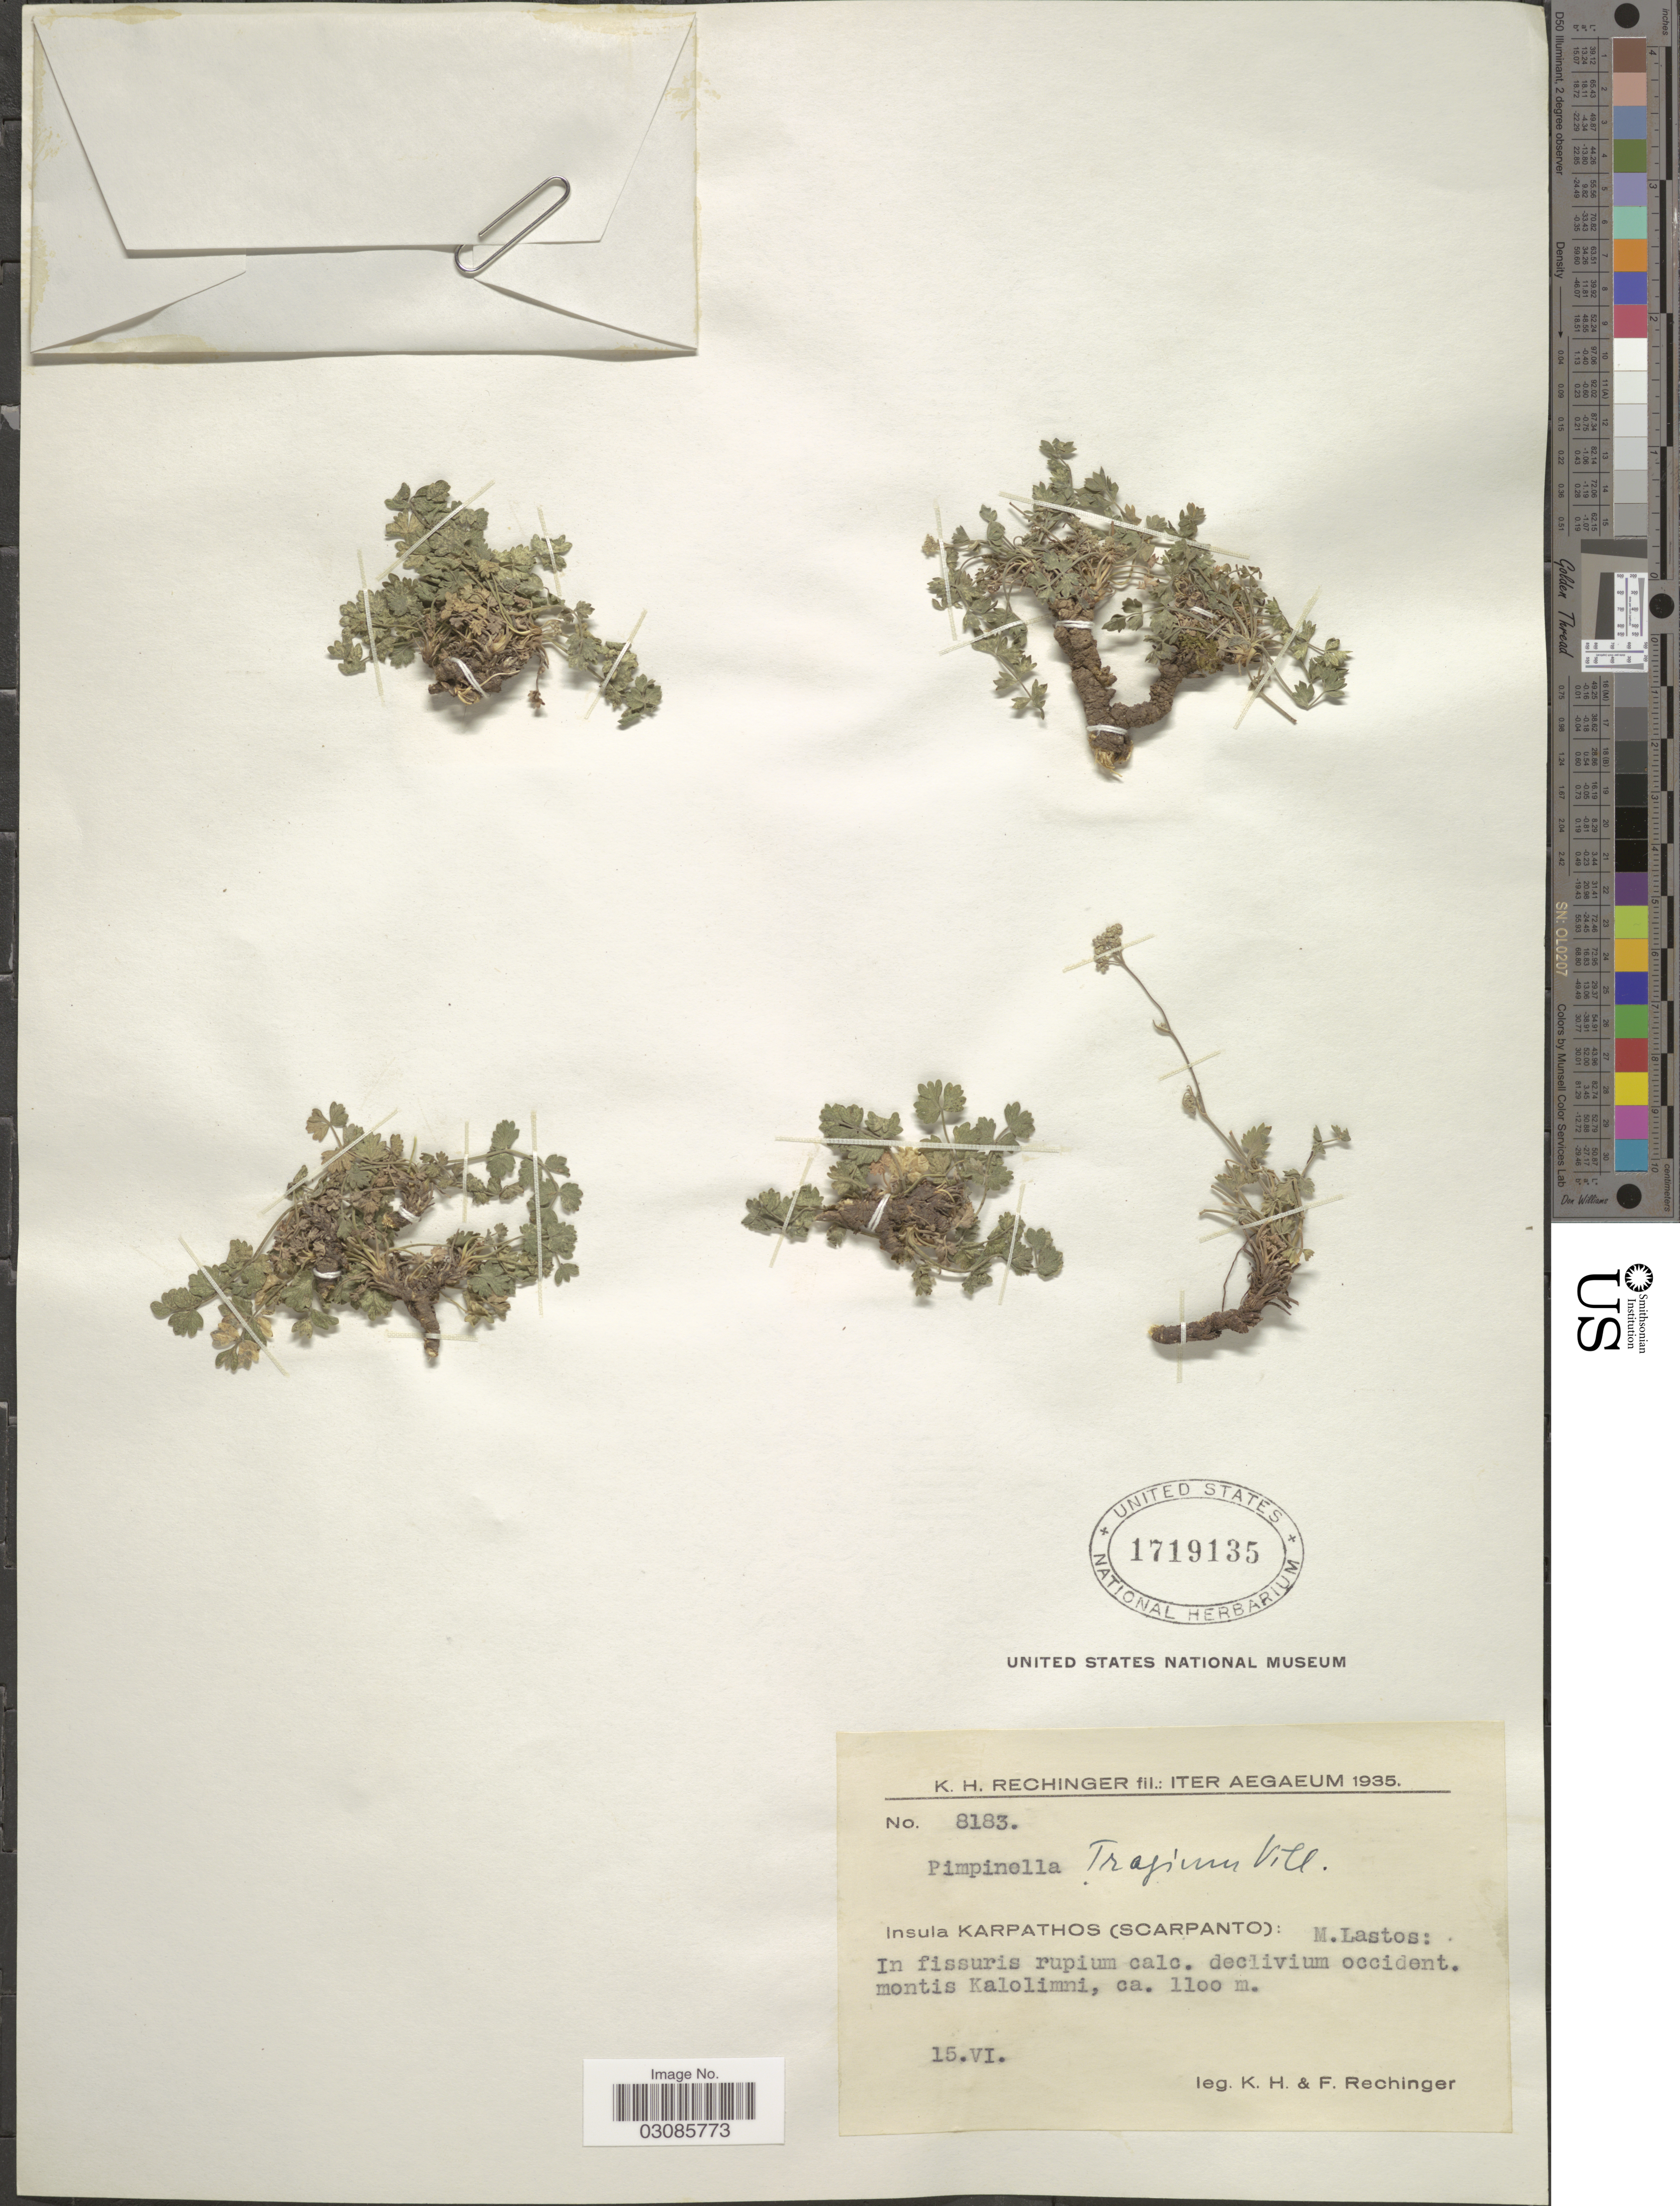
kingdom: Plantae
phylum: Tracheophyta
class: Magnoliopsida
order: Apiales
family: Apiaceae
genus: Pimpinella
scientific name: Pimpinella tragium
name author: Vill.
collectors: K. H. Rechinger & F. Rechinger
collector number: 8183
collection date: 1935-06-15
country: Greece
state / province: South Aegean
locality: Insula Karpathos (Scarpanto): M. Lastos: In fissuris rupium calc. declivium occident. montis Kalolimni.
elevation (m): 1100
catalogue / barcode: US 1719135